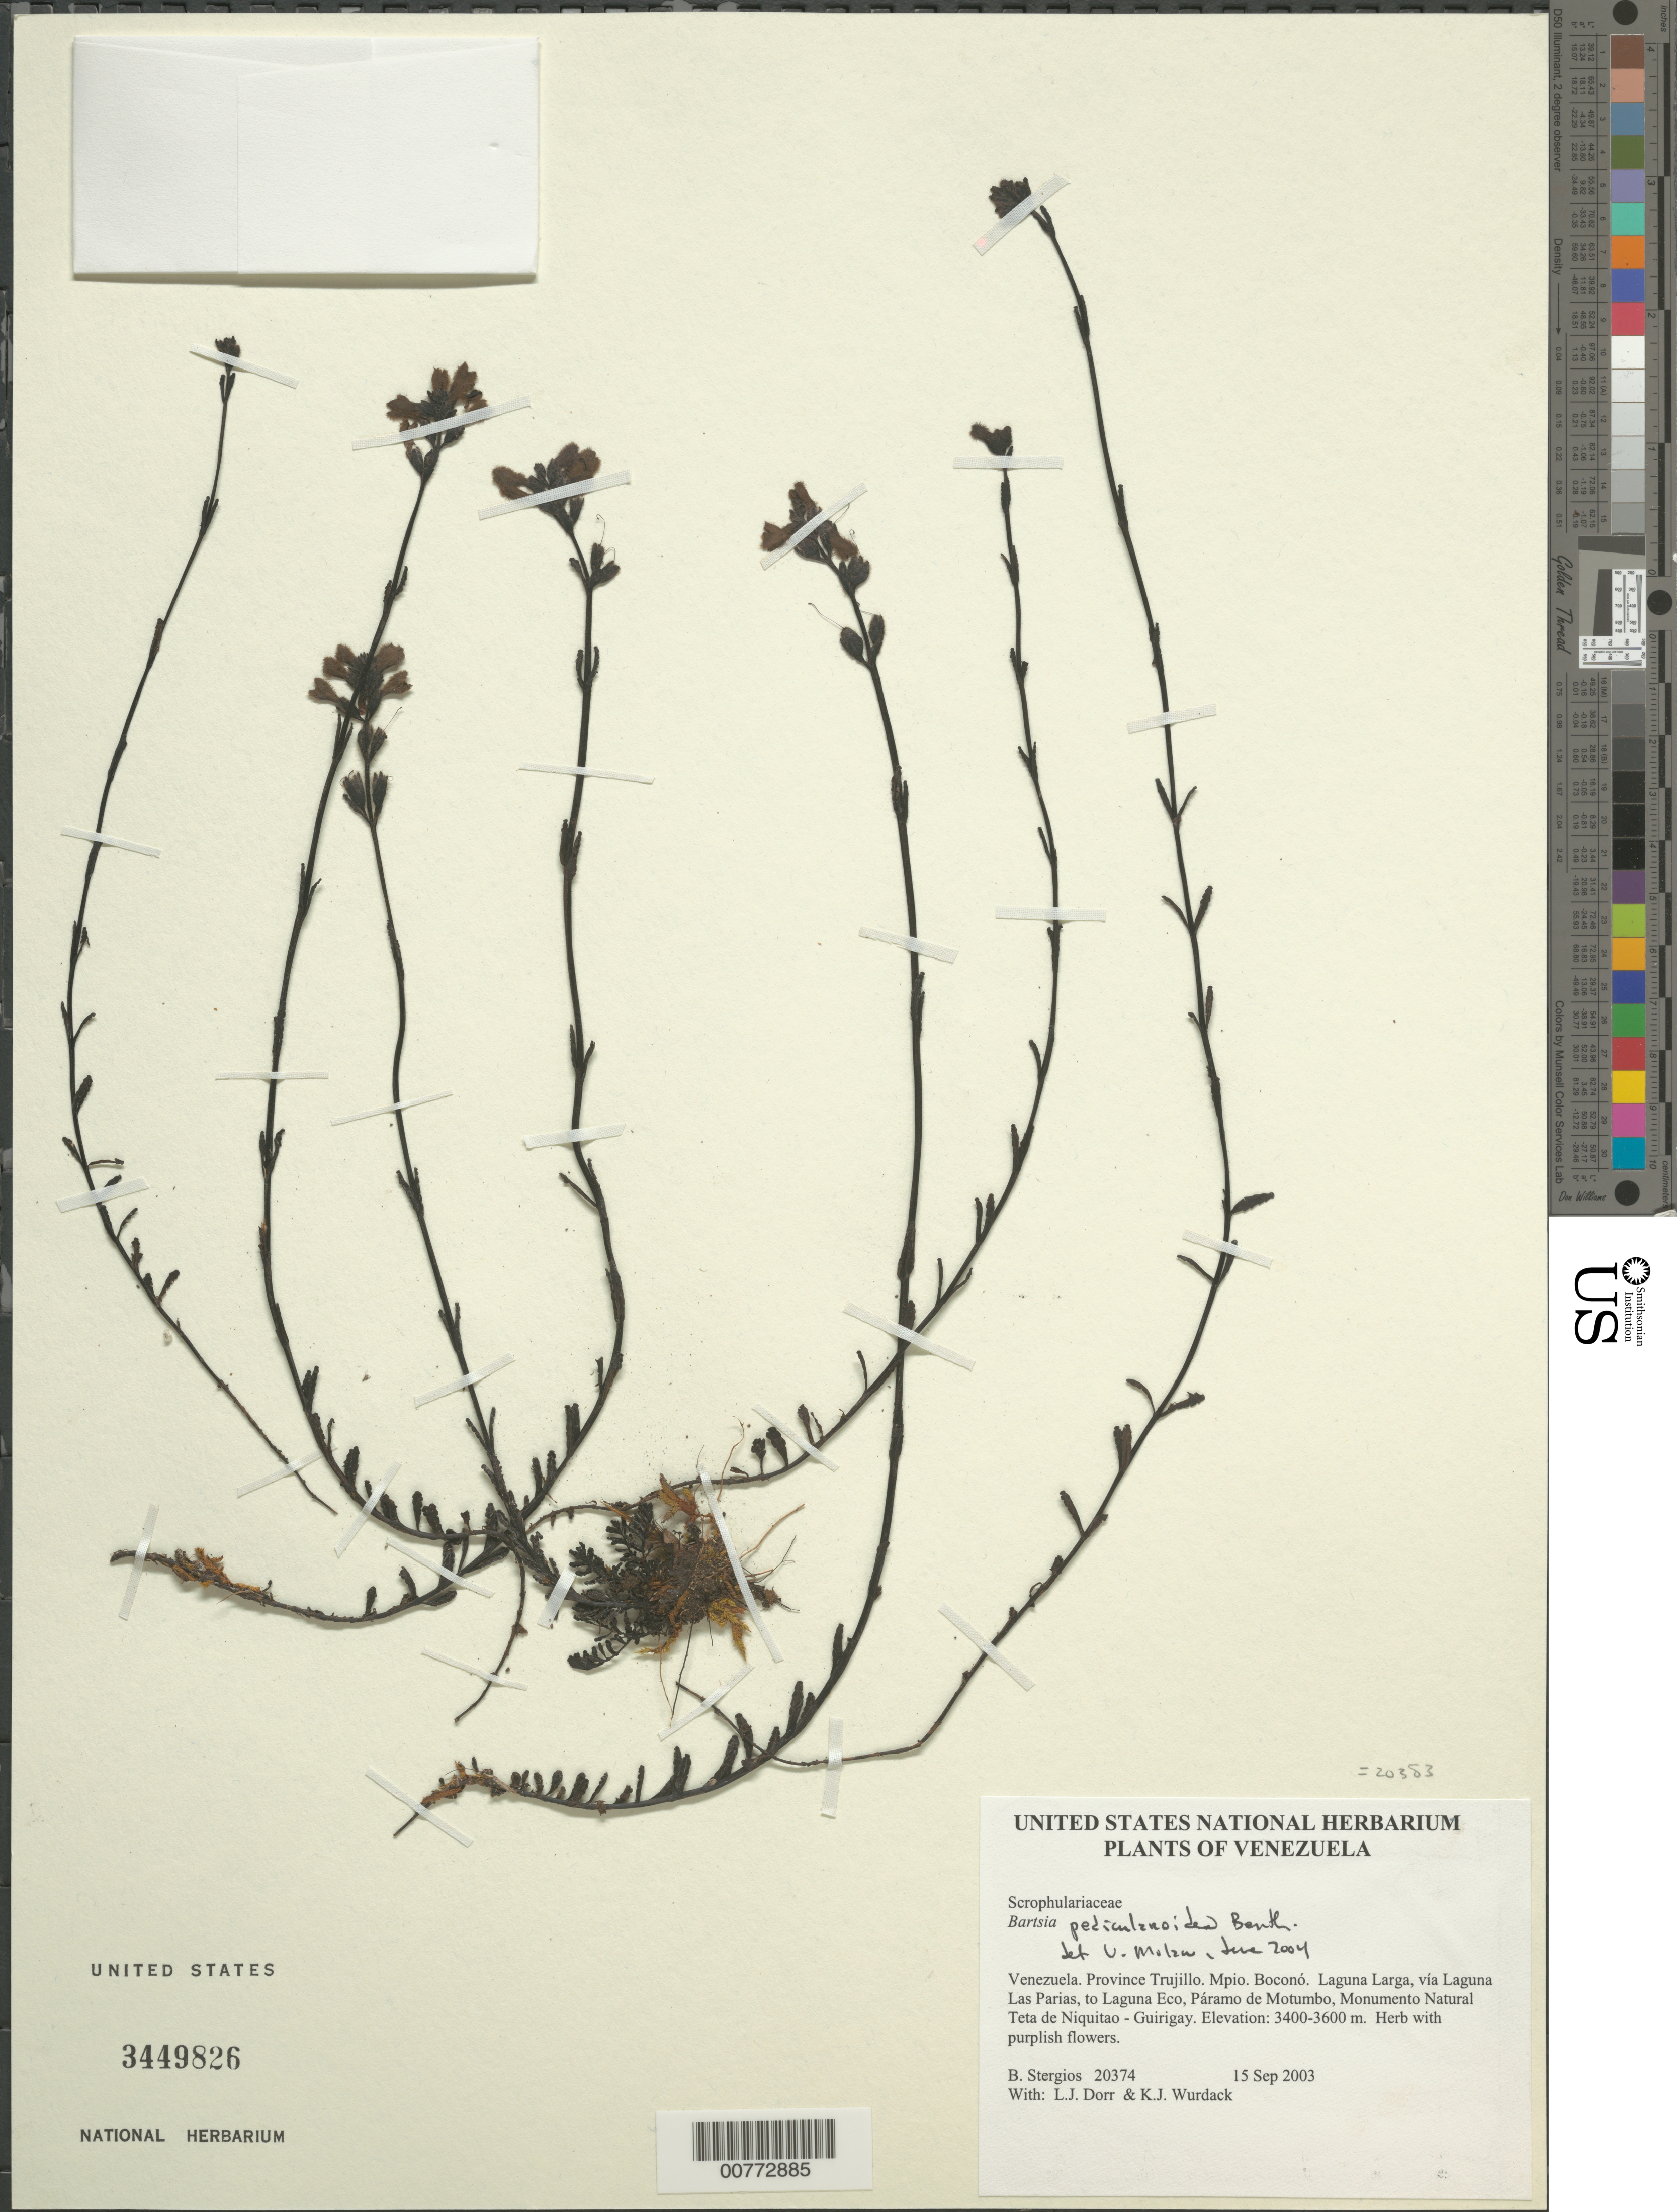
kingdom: Plantae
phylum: Tracheophyta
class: Magnoliopsida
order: Lamiales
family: Orobanchaceae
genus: Bartsia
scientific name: Bartsia pedicularoides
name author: Benth.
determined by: Molau, U.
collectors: B. G. Stergios, L. J. Dorr & K. Wurdack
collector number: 20374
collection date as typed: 15 Sep 2003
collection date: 2003-09-15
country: Venezuela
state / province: Trujillo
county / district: Boconó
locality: Laguna Larga, vía Laguna Las Parias, to Laguna Eco, Páramo de Motumbo, Monumento Natural Teta de Niquitao - Guirigay.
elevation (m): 3400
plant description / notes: GB, PORT, US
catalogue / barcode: US 3449826